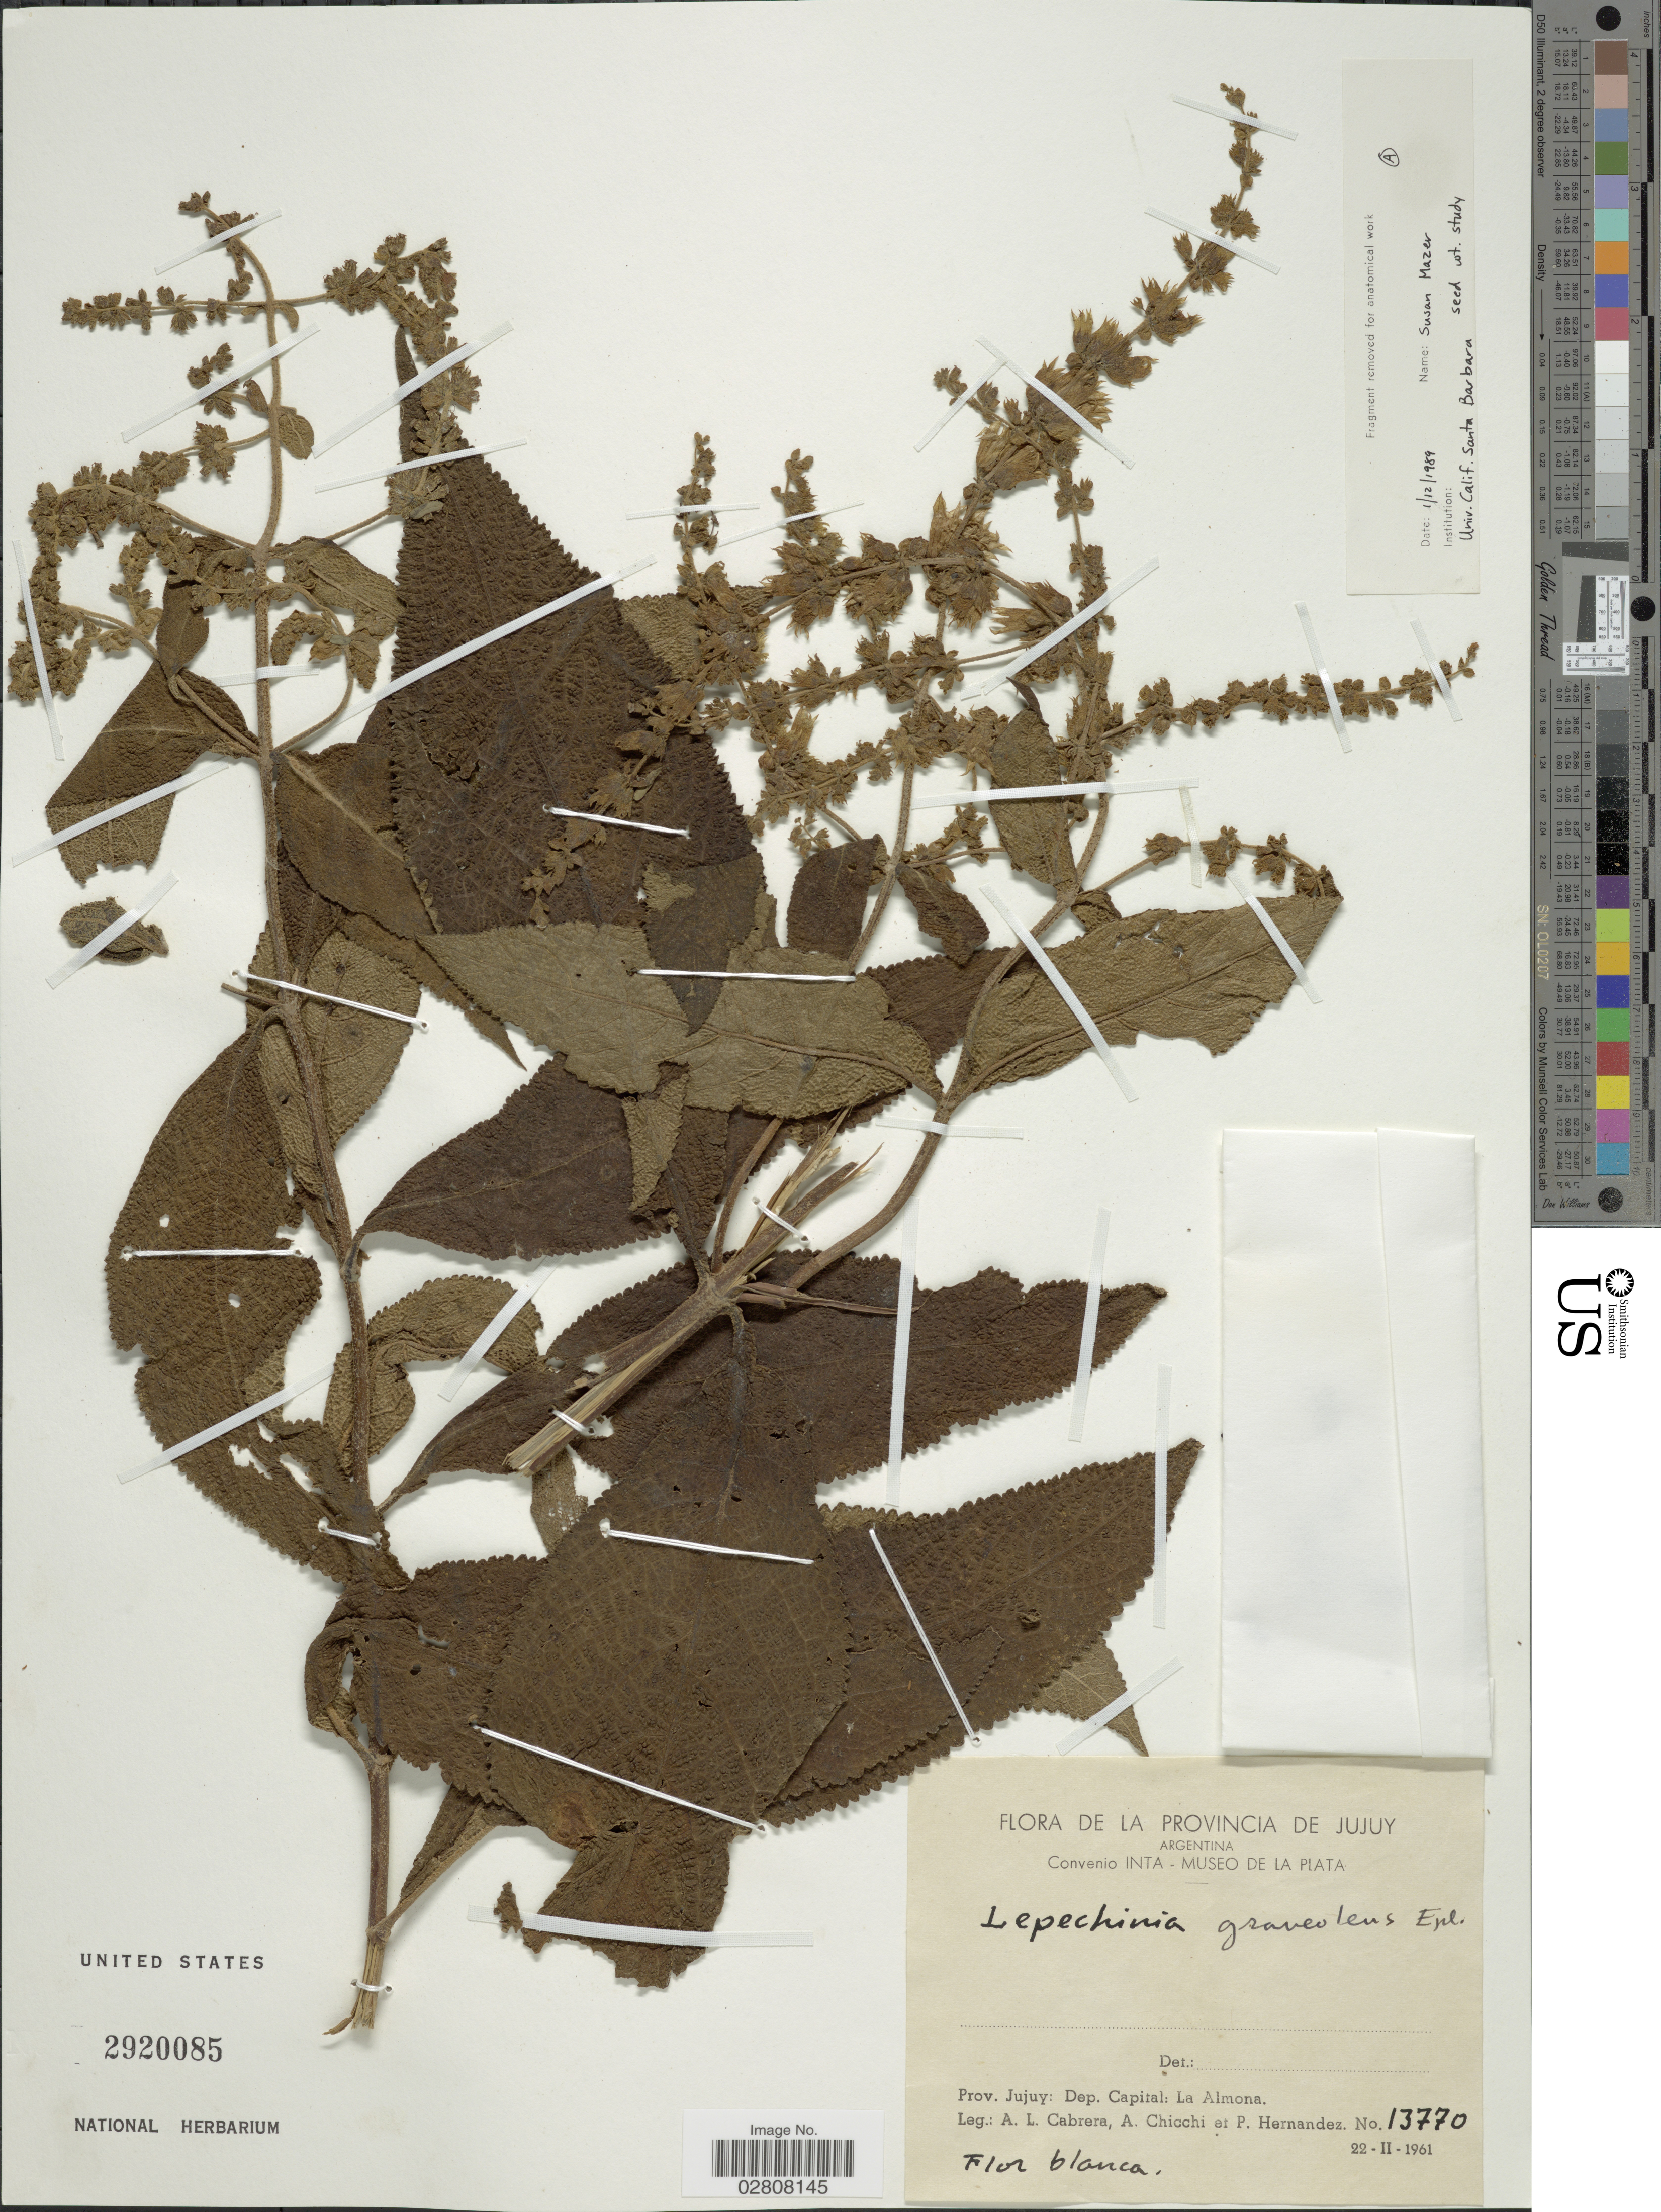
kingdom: Plantae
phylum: Tracheophyta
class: Magnoliopsida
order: Lamiales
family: Lamiaceae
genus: Lepechinia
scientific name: Lepechinia graveolens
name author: (Regel) Epling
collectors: A. L. Cabrera, A. Chicchi & P. Hernandez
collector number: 13770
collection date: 1961-02-22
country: Argentina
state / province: Jujuy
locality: Prov. Jujuy: Dep. Capital: La Almona.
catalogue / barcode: US 2920085